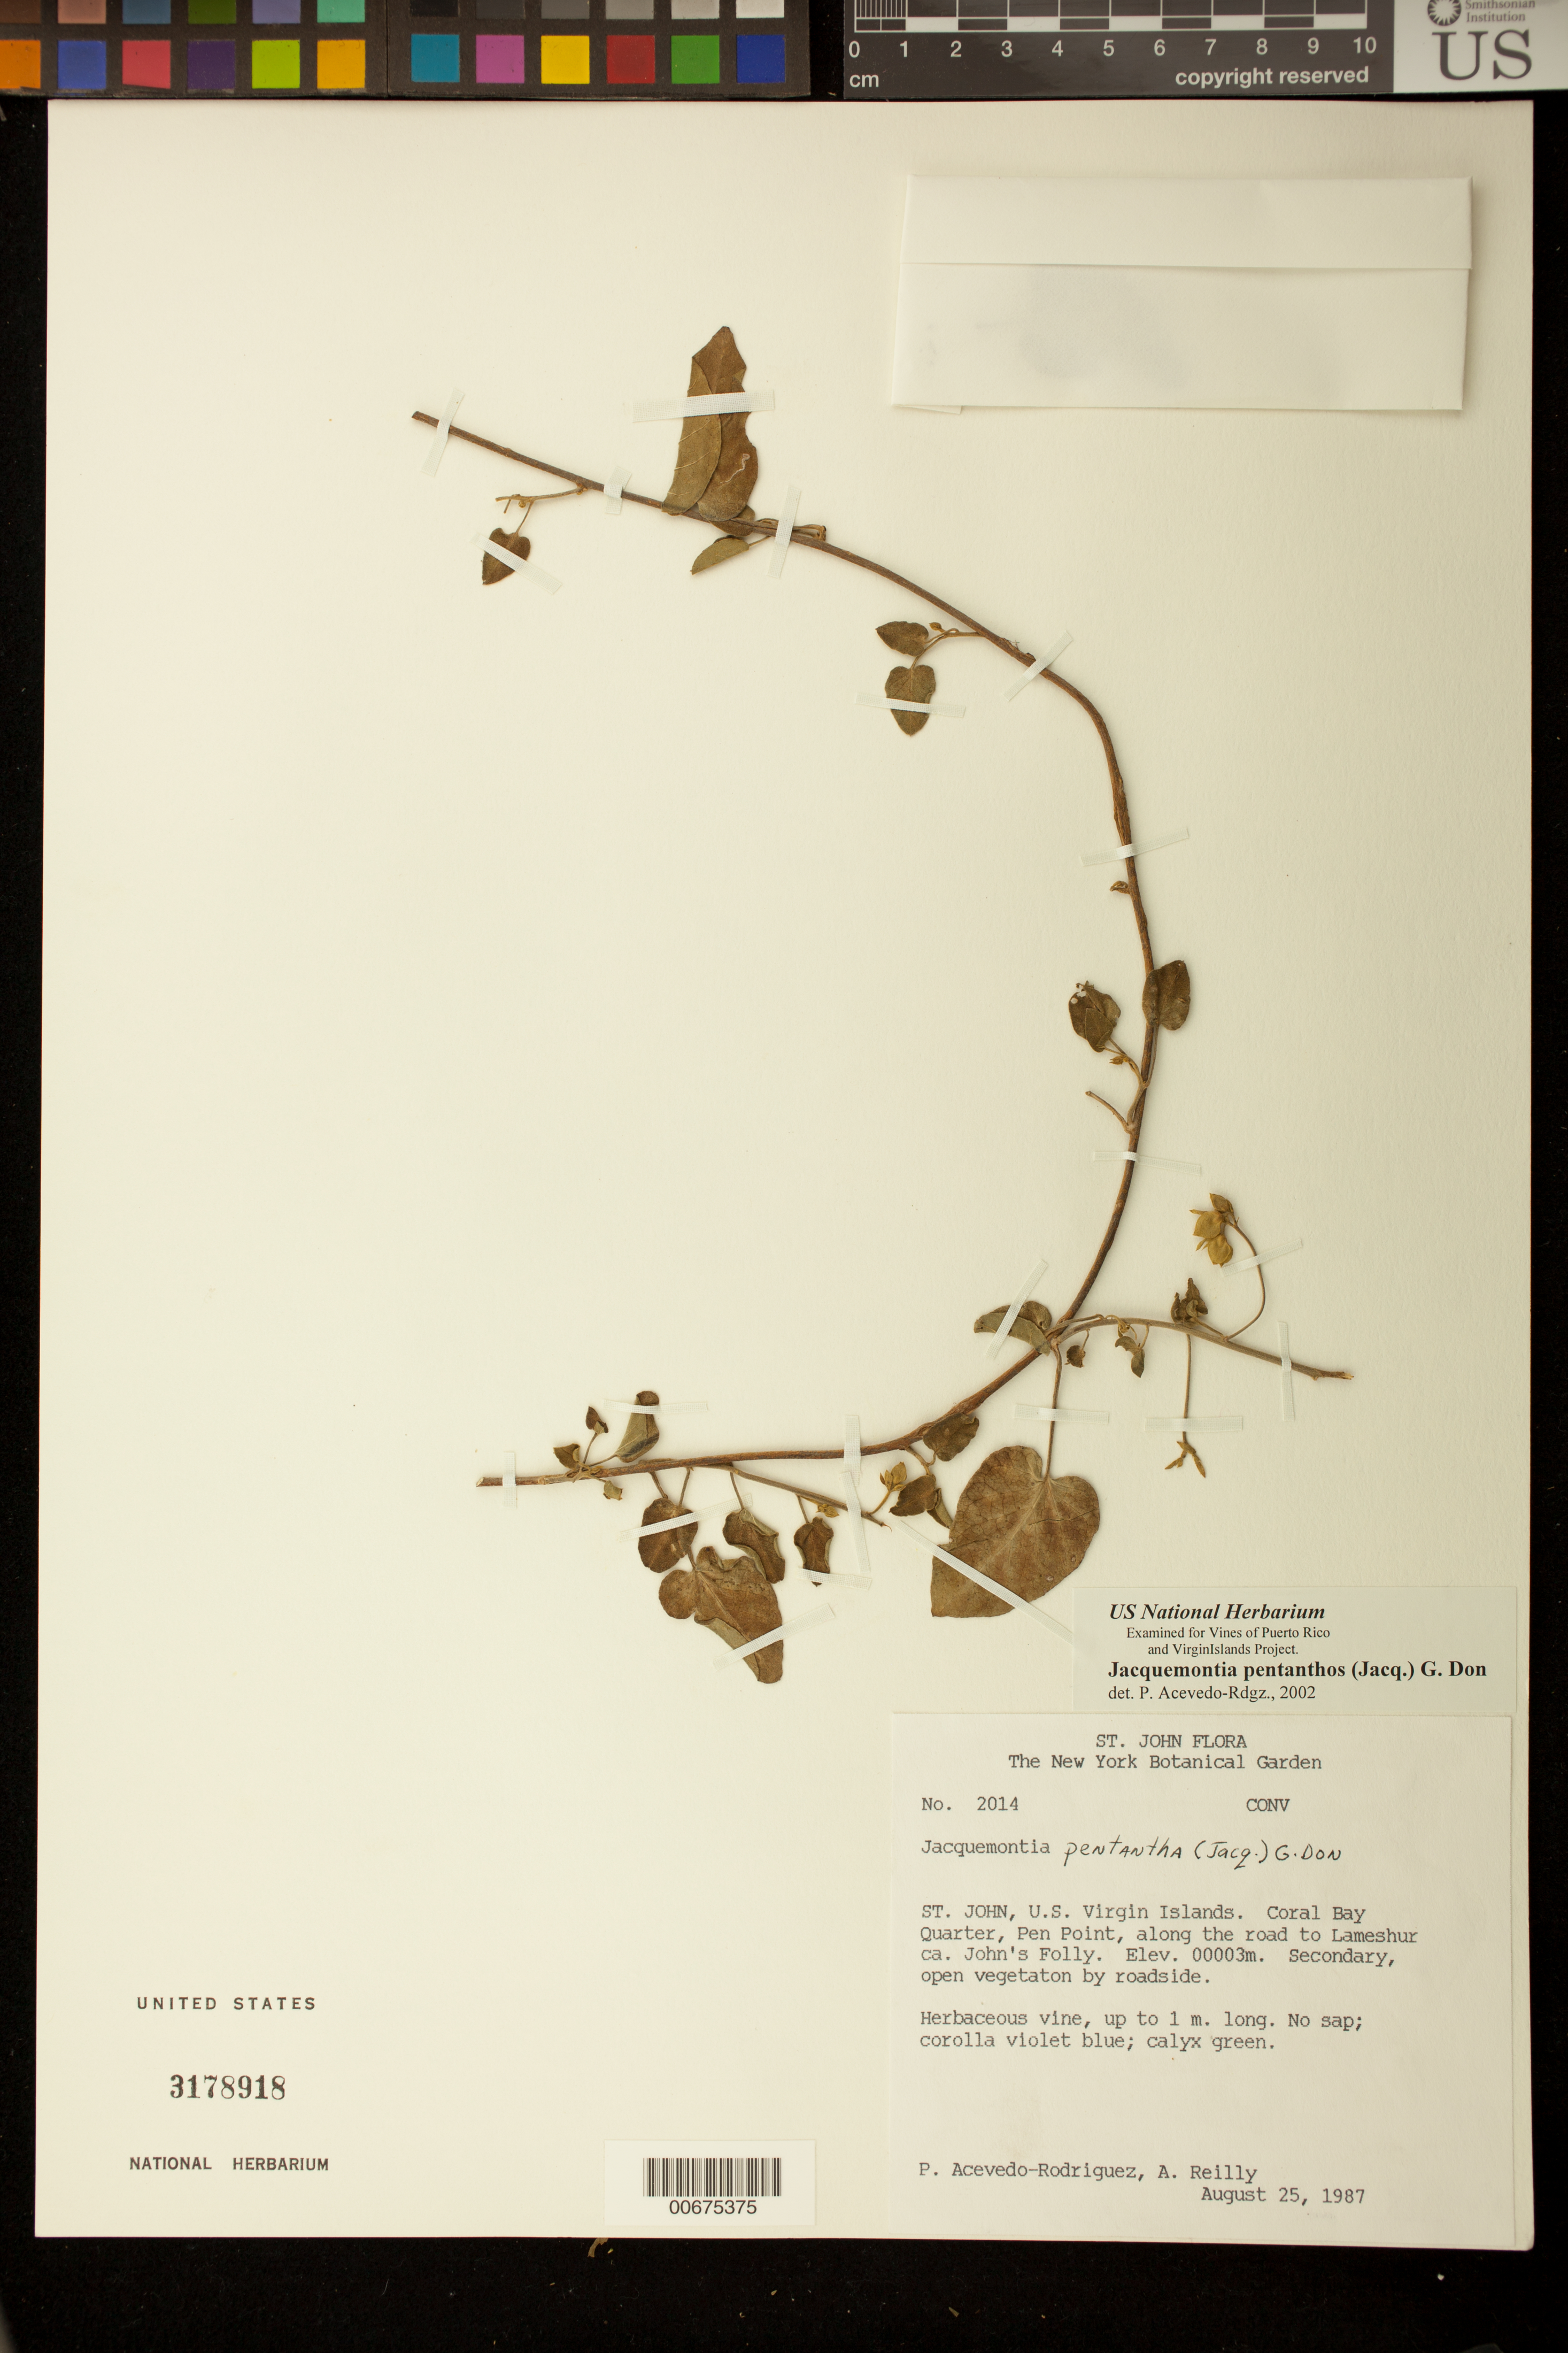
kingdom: Plantae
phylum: Tracheophyta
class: Magnoliopsida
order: Solanales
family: Convolvulaceae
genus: Jacquemontia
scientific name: Jacquemontia pentanthos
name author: (Jacq.) G. Don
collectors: P. Acevedo-Rodr. & A. Reilly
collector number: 2014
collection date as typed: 25 Aug 1987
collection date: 1987-08-25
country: U.S. Virgin Islands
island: St. John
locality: Coral Bay Quarter; Pen Point, by Coral Bay Harbor along the road to Lameshur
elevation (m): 3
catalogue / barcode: US 3178918